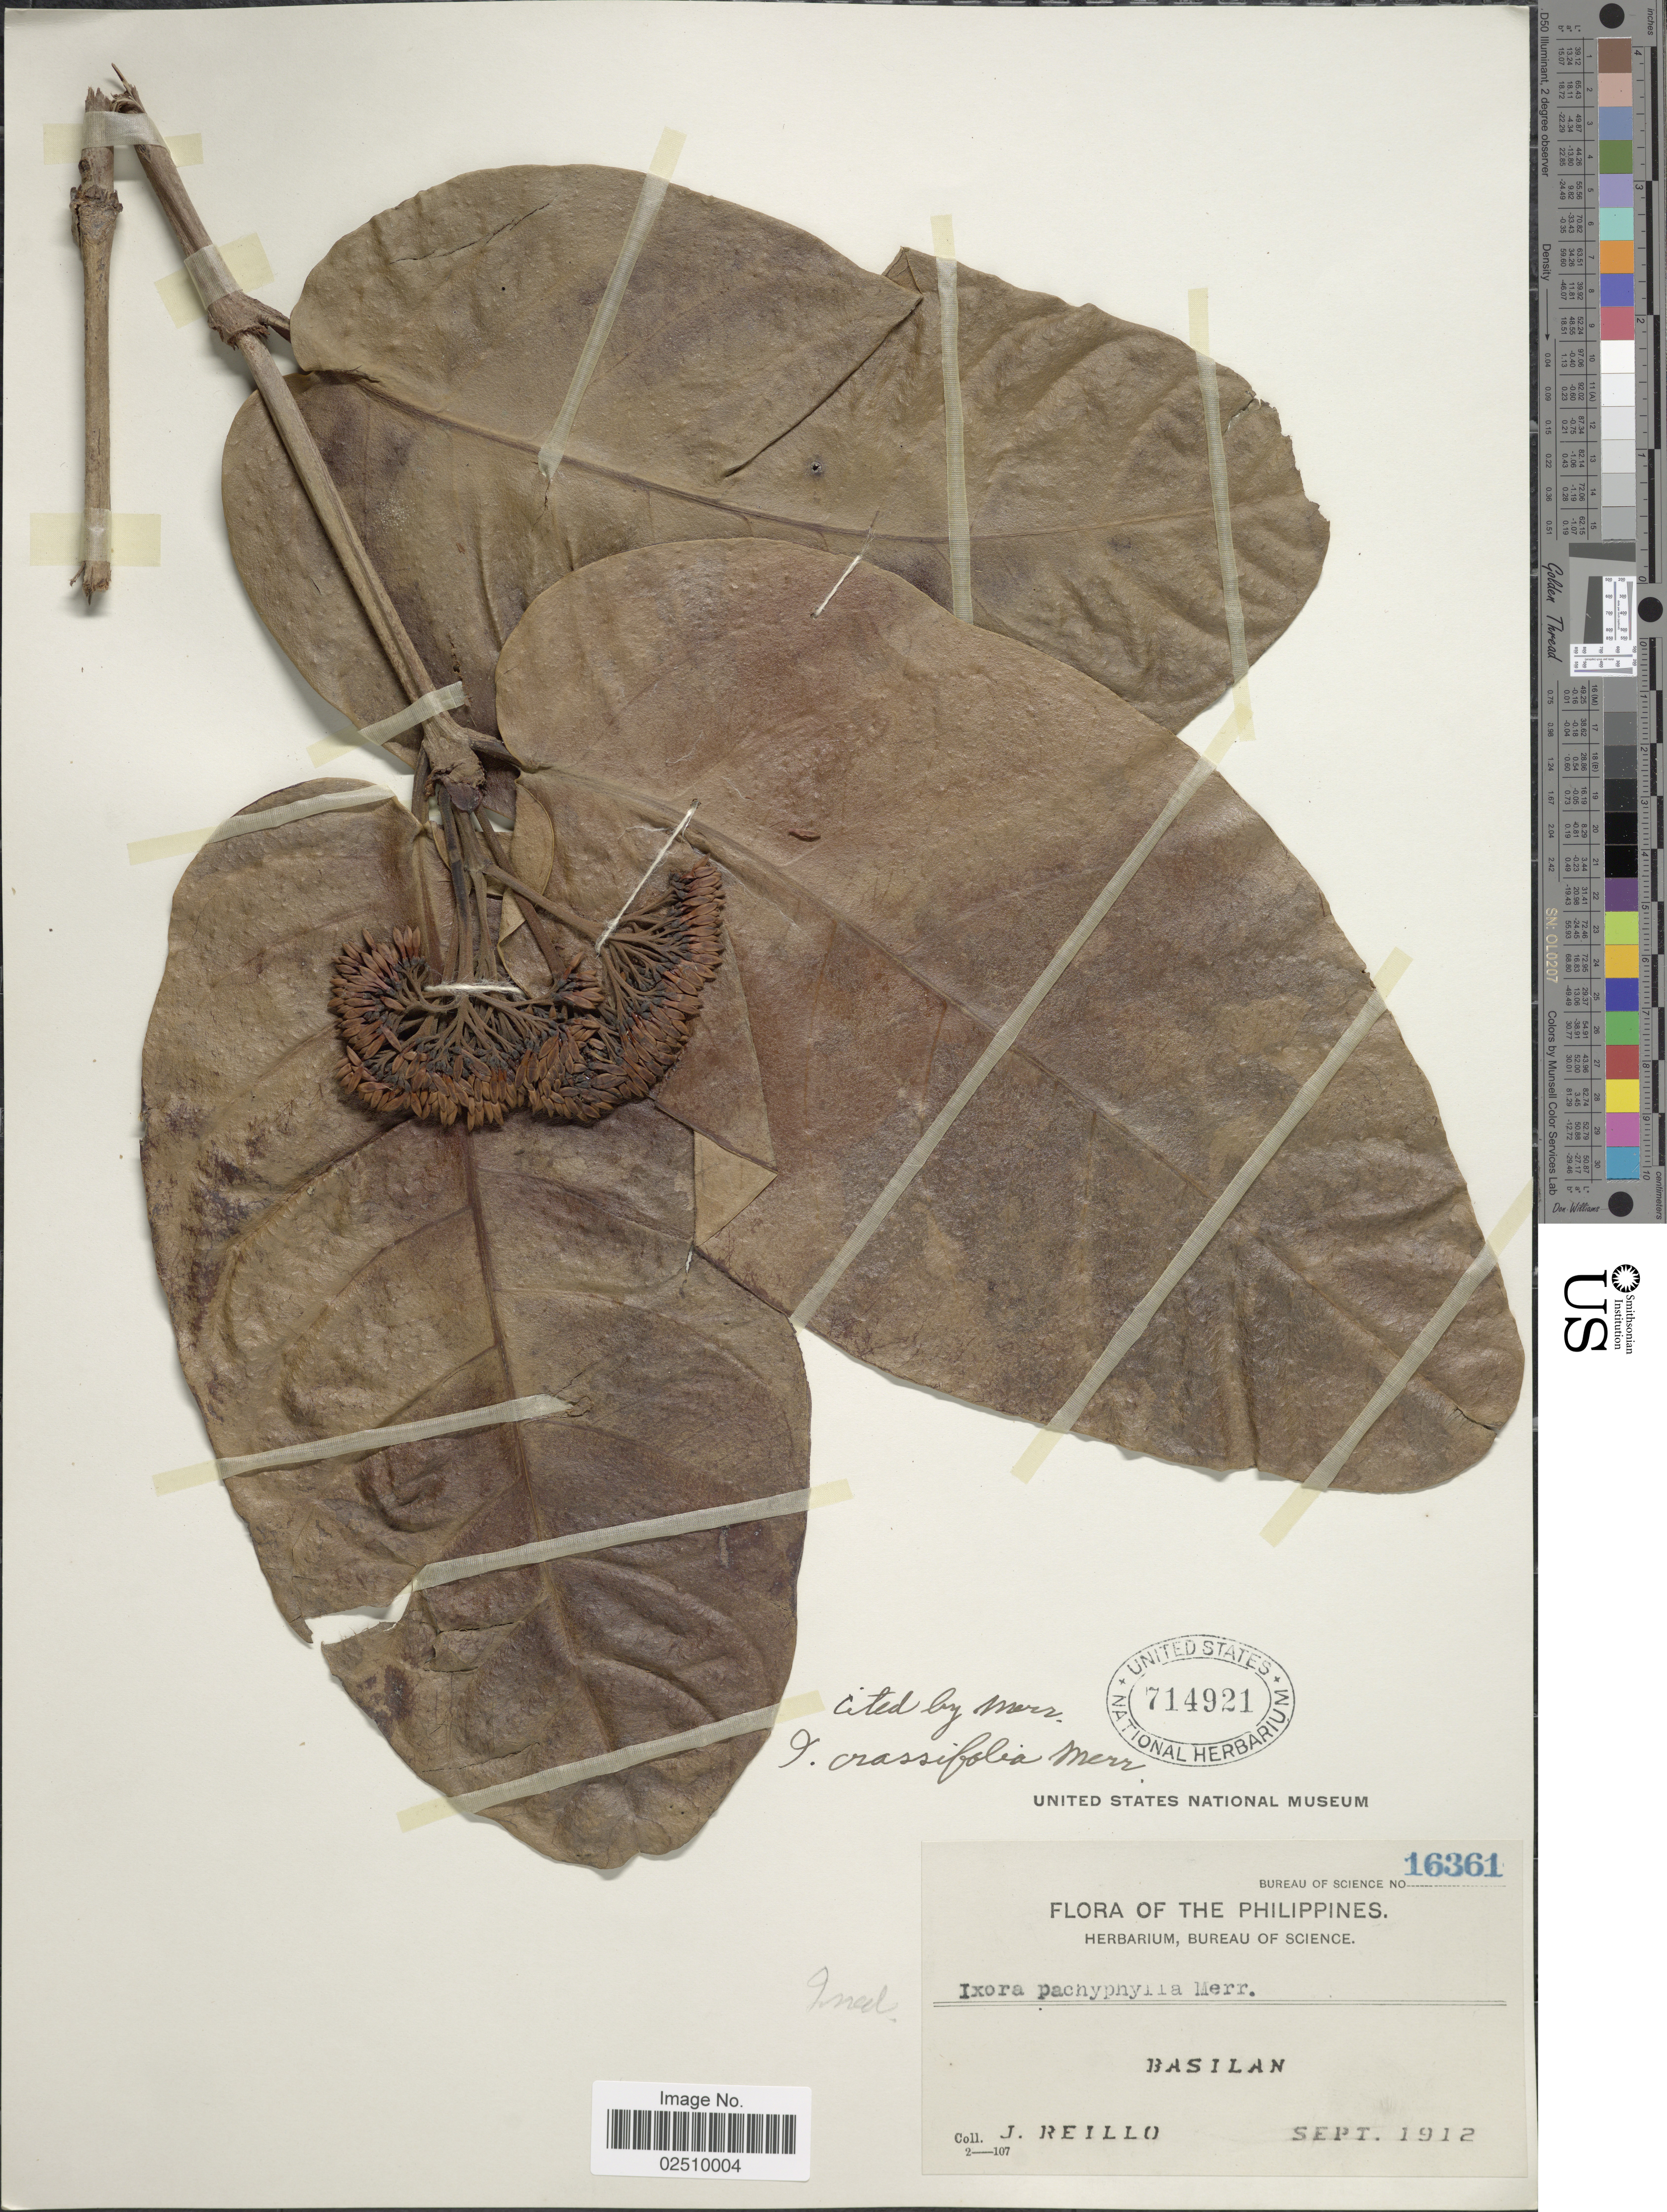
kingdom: Plantae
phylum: Tracheophyta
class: Magnoliopsida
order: Gentianales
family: Rubiaceae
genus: Ixora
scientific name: Ixora crassifolia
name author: Merr.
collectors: J. Reillo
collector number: Bureau of Science 16361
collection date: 1912-09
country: Philippines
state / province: Muslim Mindanao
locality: Basilan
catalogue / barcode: US 714921